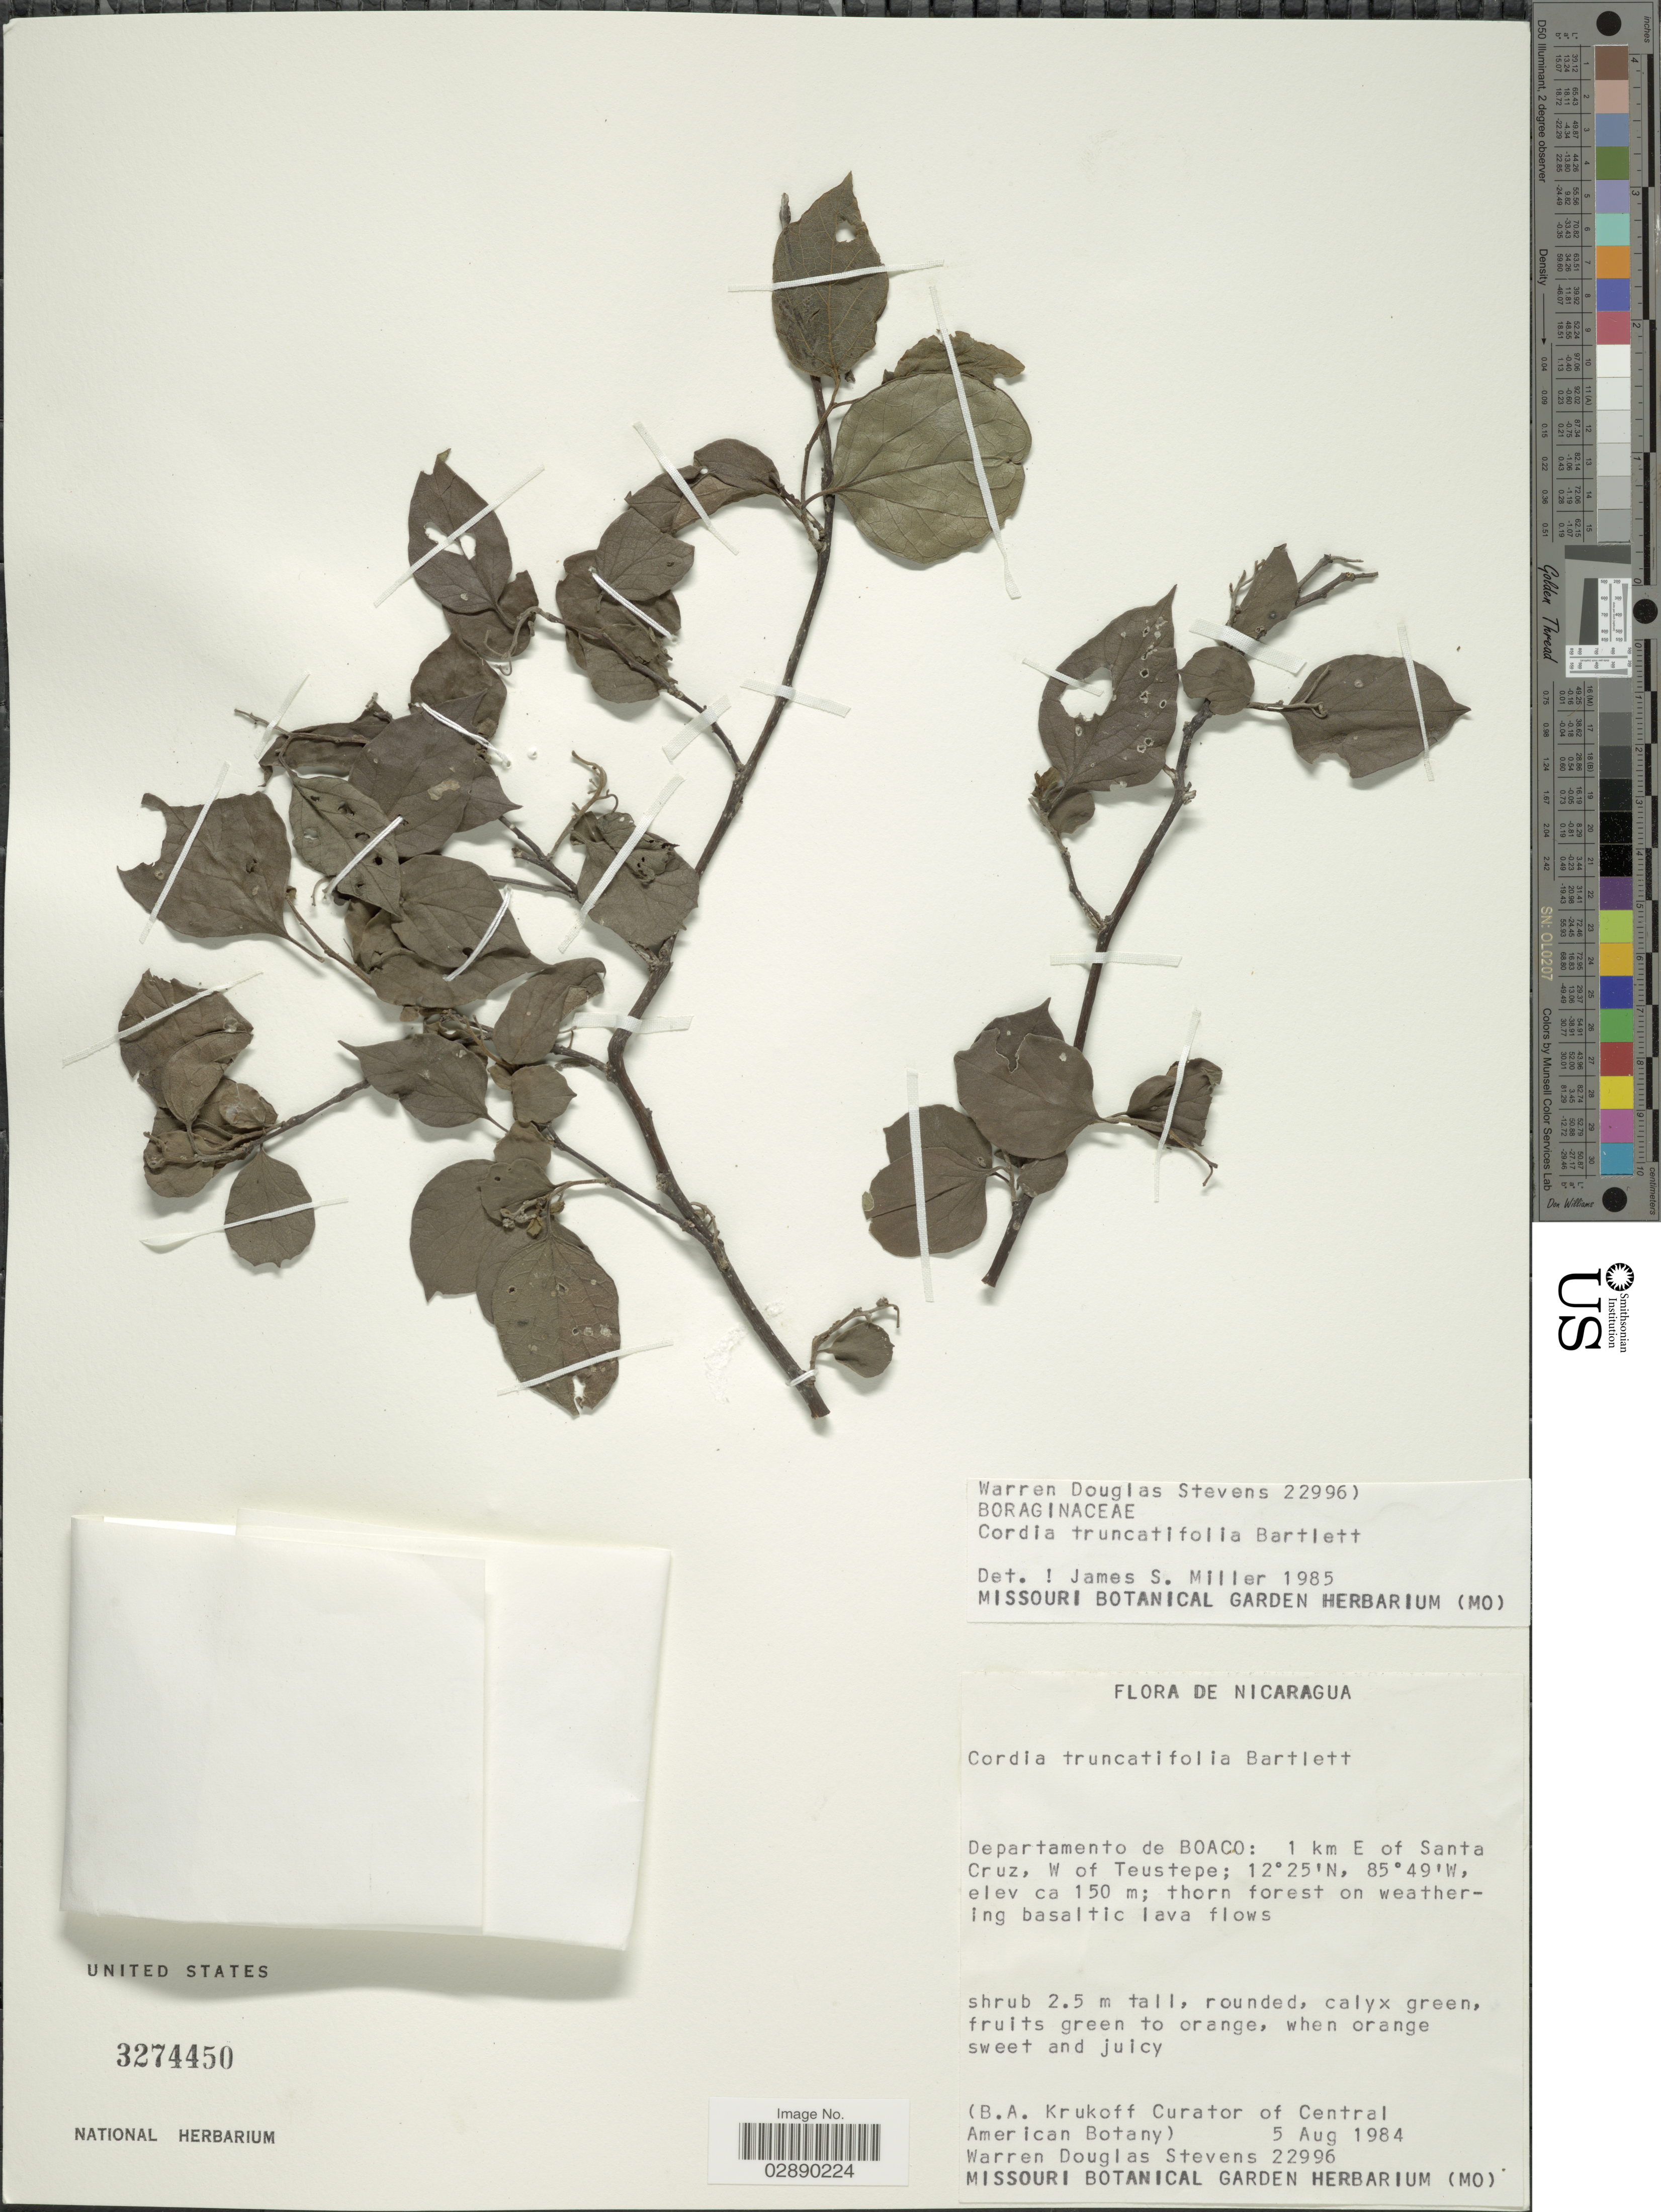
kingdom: Plantae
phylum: Tracheophyta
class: Magnoliopsida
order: Boraginales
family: Cordiaceae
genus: Cordia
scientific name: Cordia truncatifolia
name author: Bartlett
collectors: W. D. Stevens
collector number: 22996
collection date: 1984-08-05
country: Nicaragua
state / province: Boaco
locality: Departamento Boaco: 1 km E of Santa Cruz, W of Teustepe.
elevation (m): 150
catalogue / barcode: US 3274450